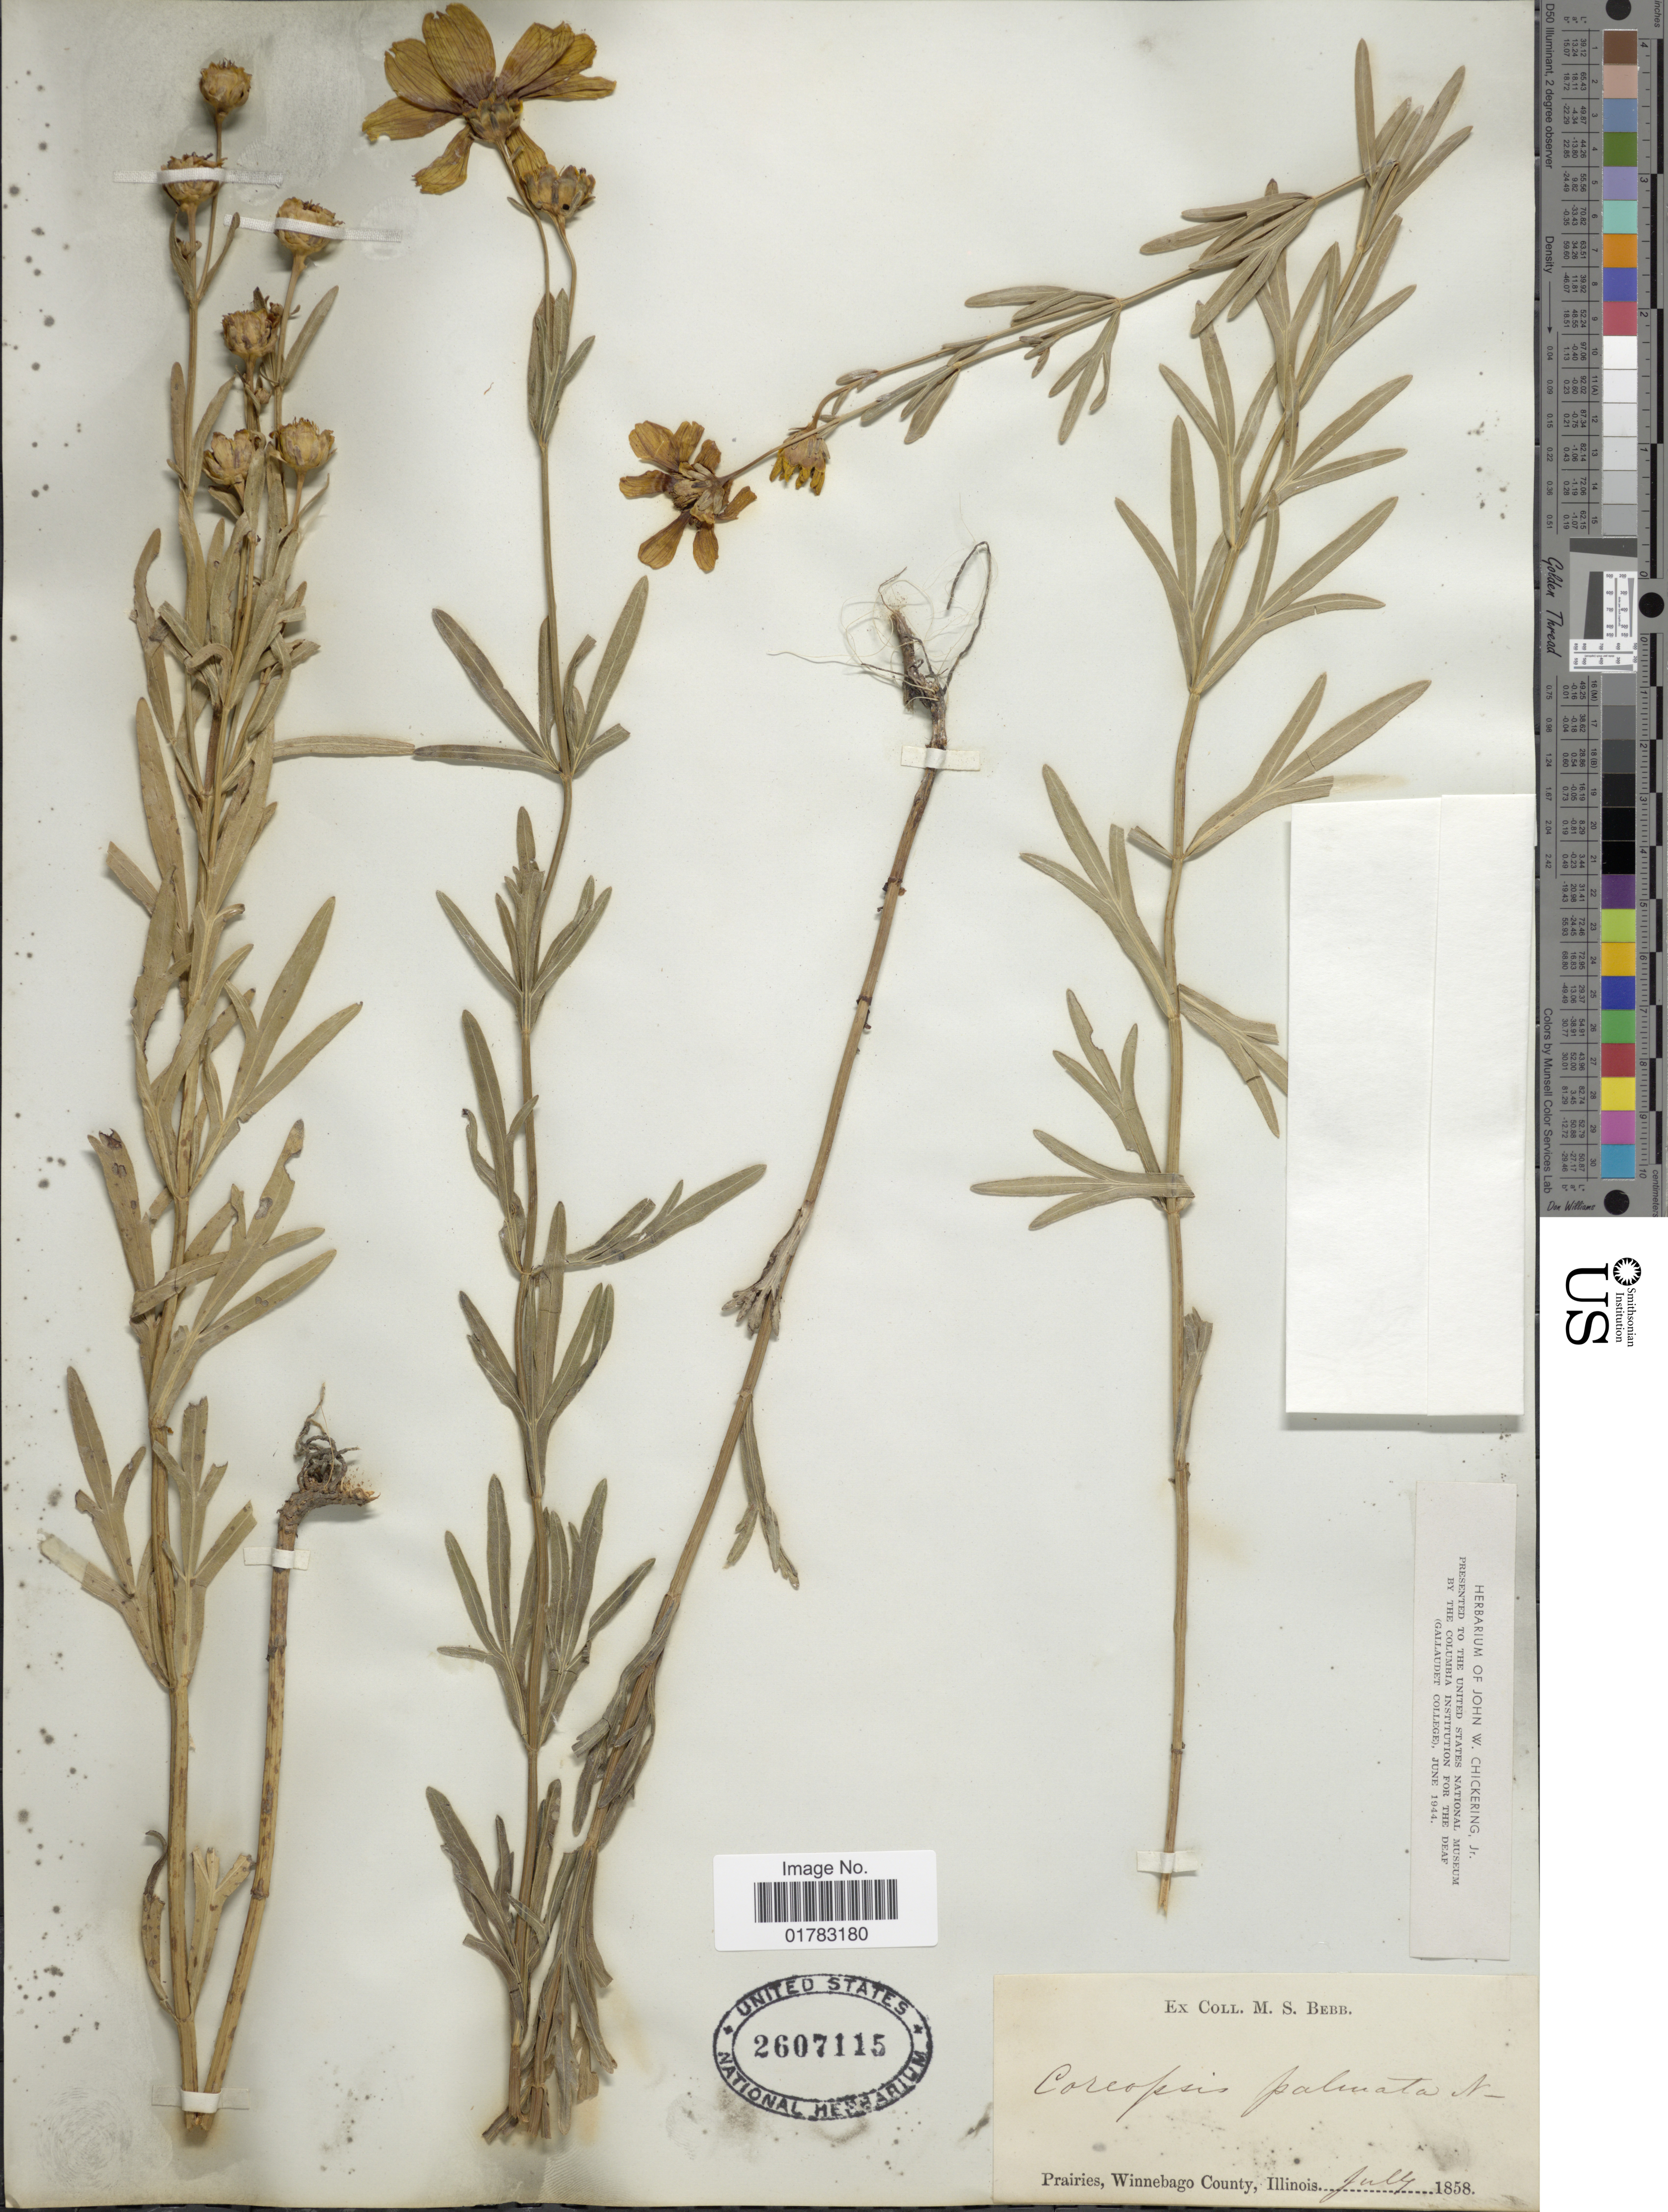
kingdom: Plantae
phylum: Tracheophyta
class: Magnoliopsida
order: Asterales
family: Asteraceae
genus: Coreopsis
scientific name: Coreopsis palmata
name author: Nutt.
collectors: M. Bebb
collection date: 1858-07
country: United States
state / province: Illinois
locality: Prairies, Winnebago County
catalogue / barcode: US 2607115